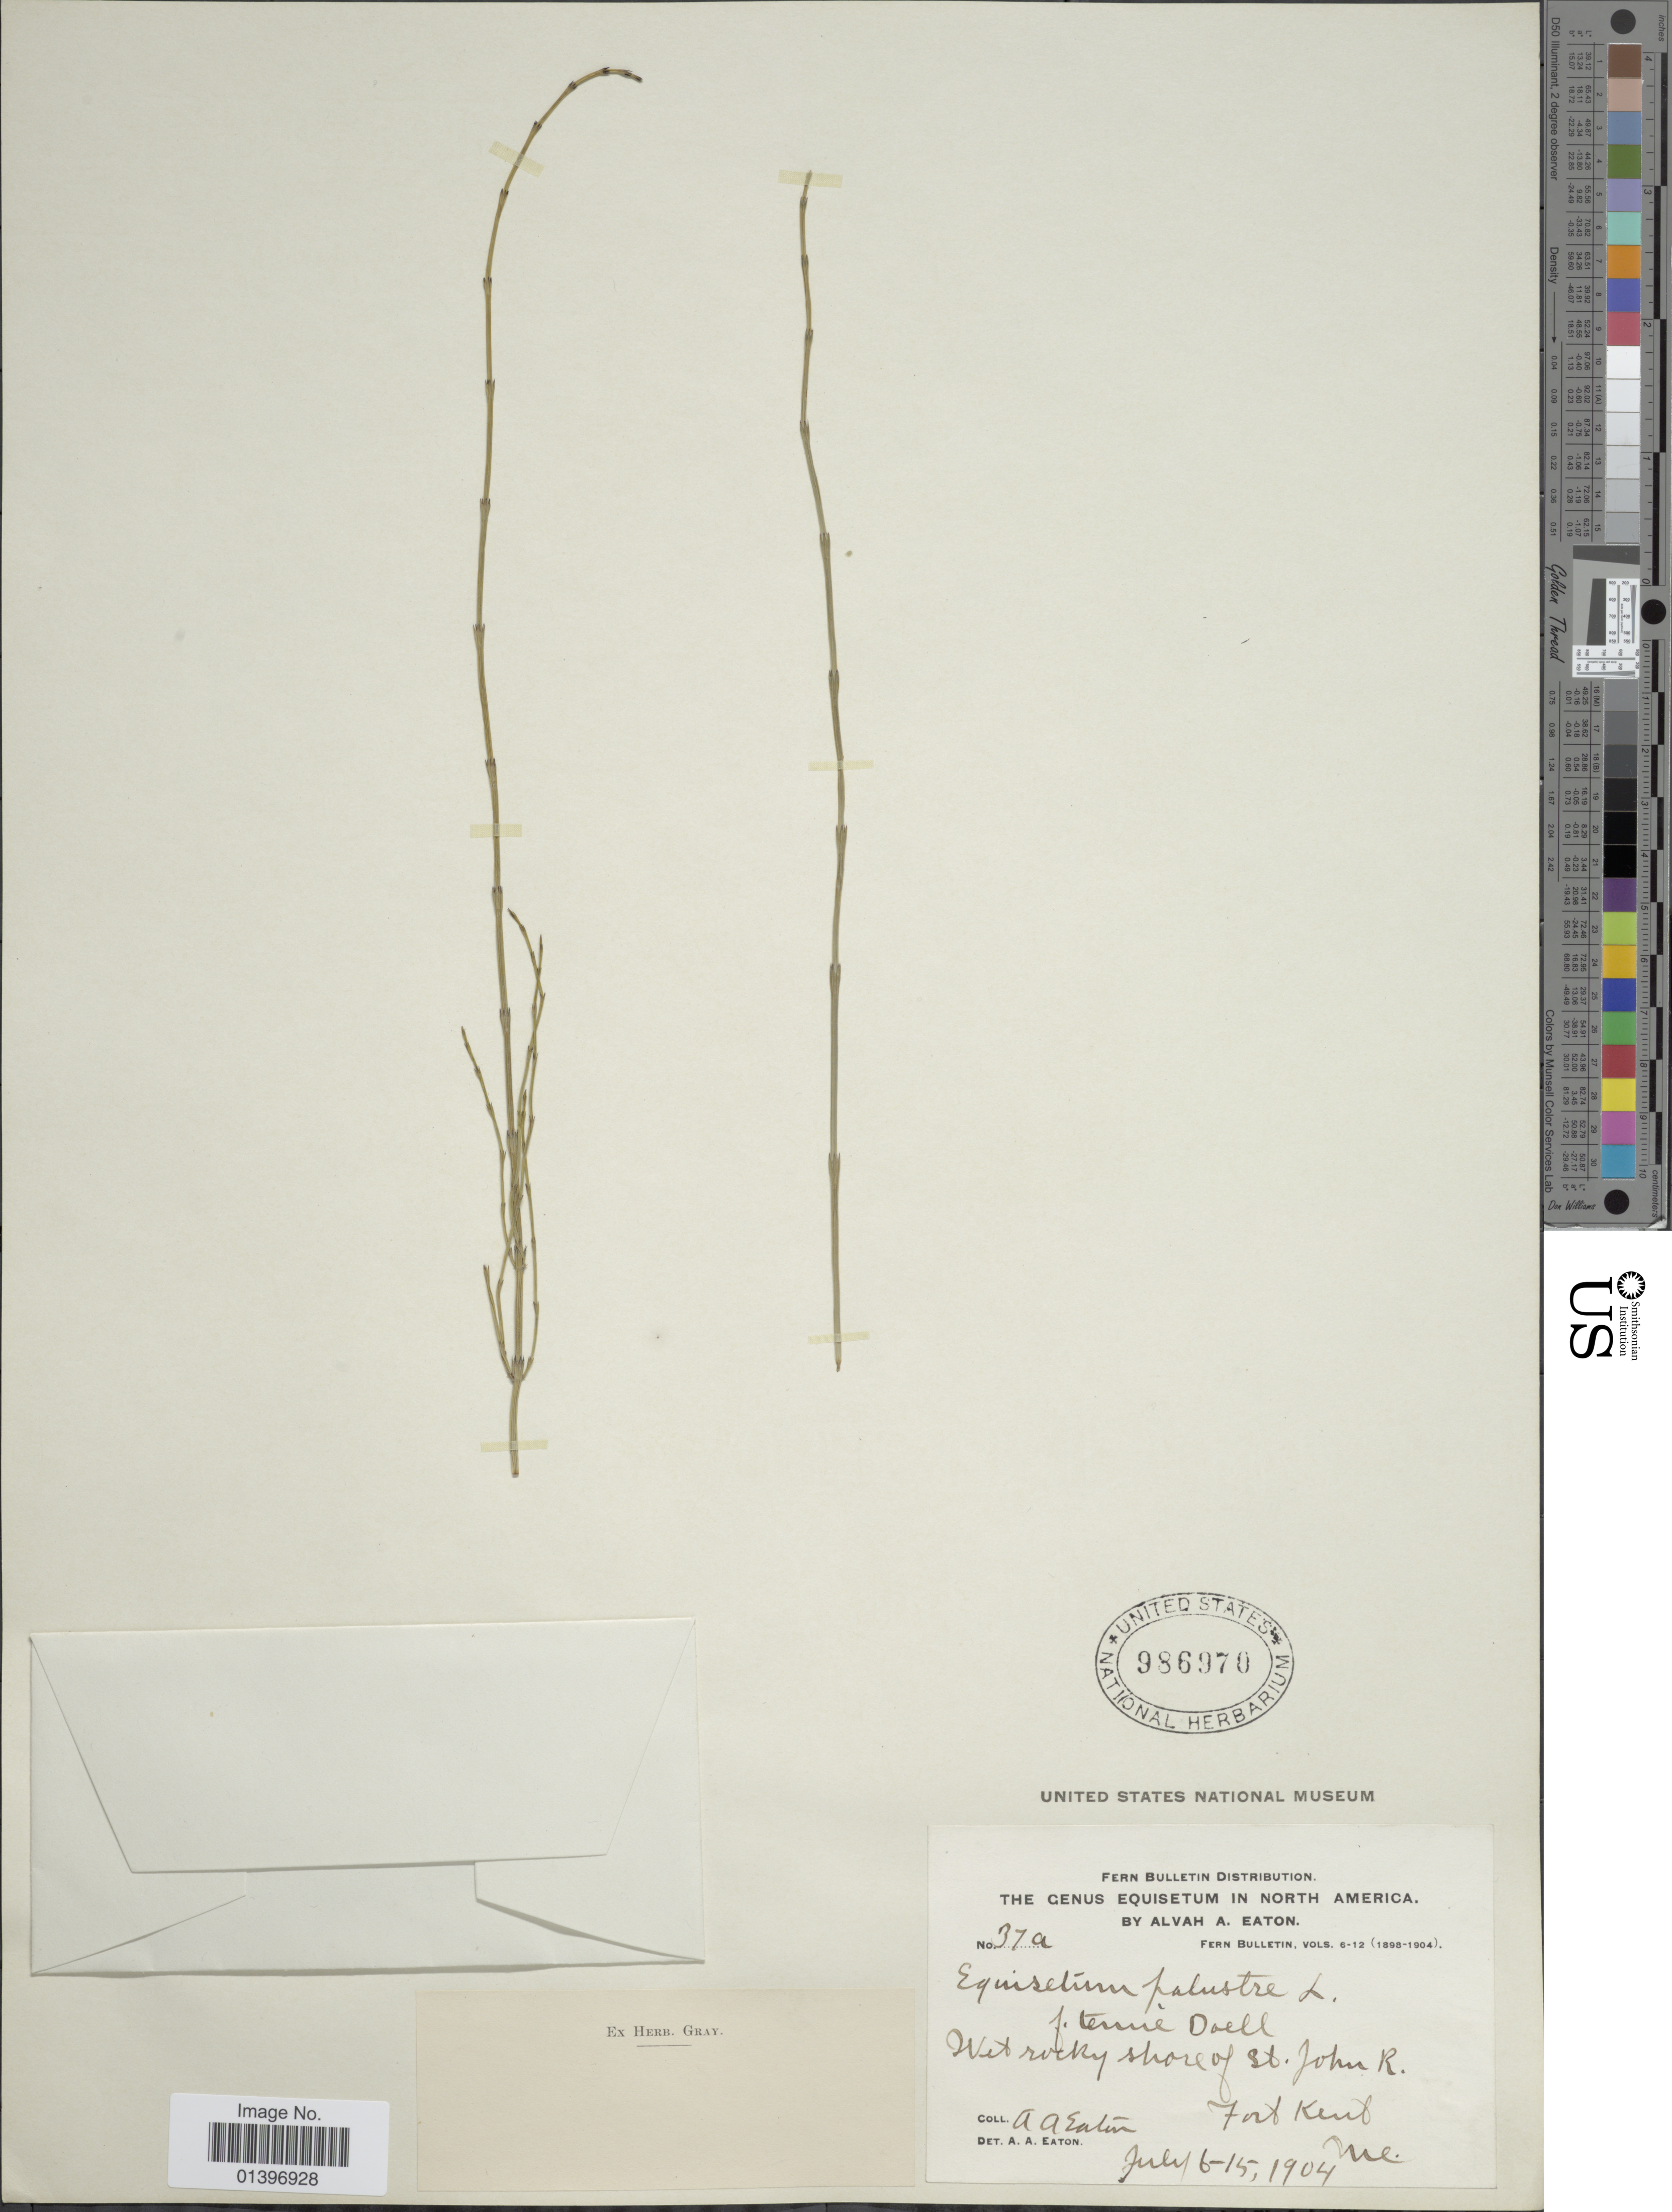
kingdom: Plantae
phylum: Tracheophyta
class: Polypodiopsida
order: Equisetales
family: Equisetaceae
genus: Equisetum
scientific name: Equisetum x litorale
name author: Kuhlw.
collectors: A. A. Eaton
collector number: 37a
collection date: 1904-07-06/1904-07-15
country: United States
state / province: Maine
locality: Wet rocky shore of St. John R., Fort Kent, ME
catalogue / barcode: US 986970